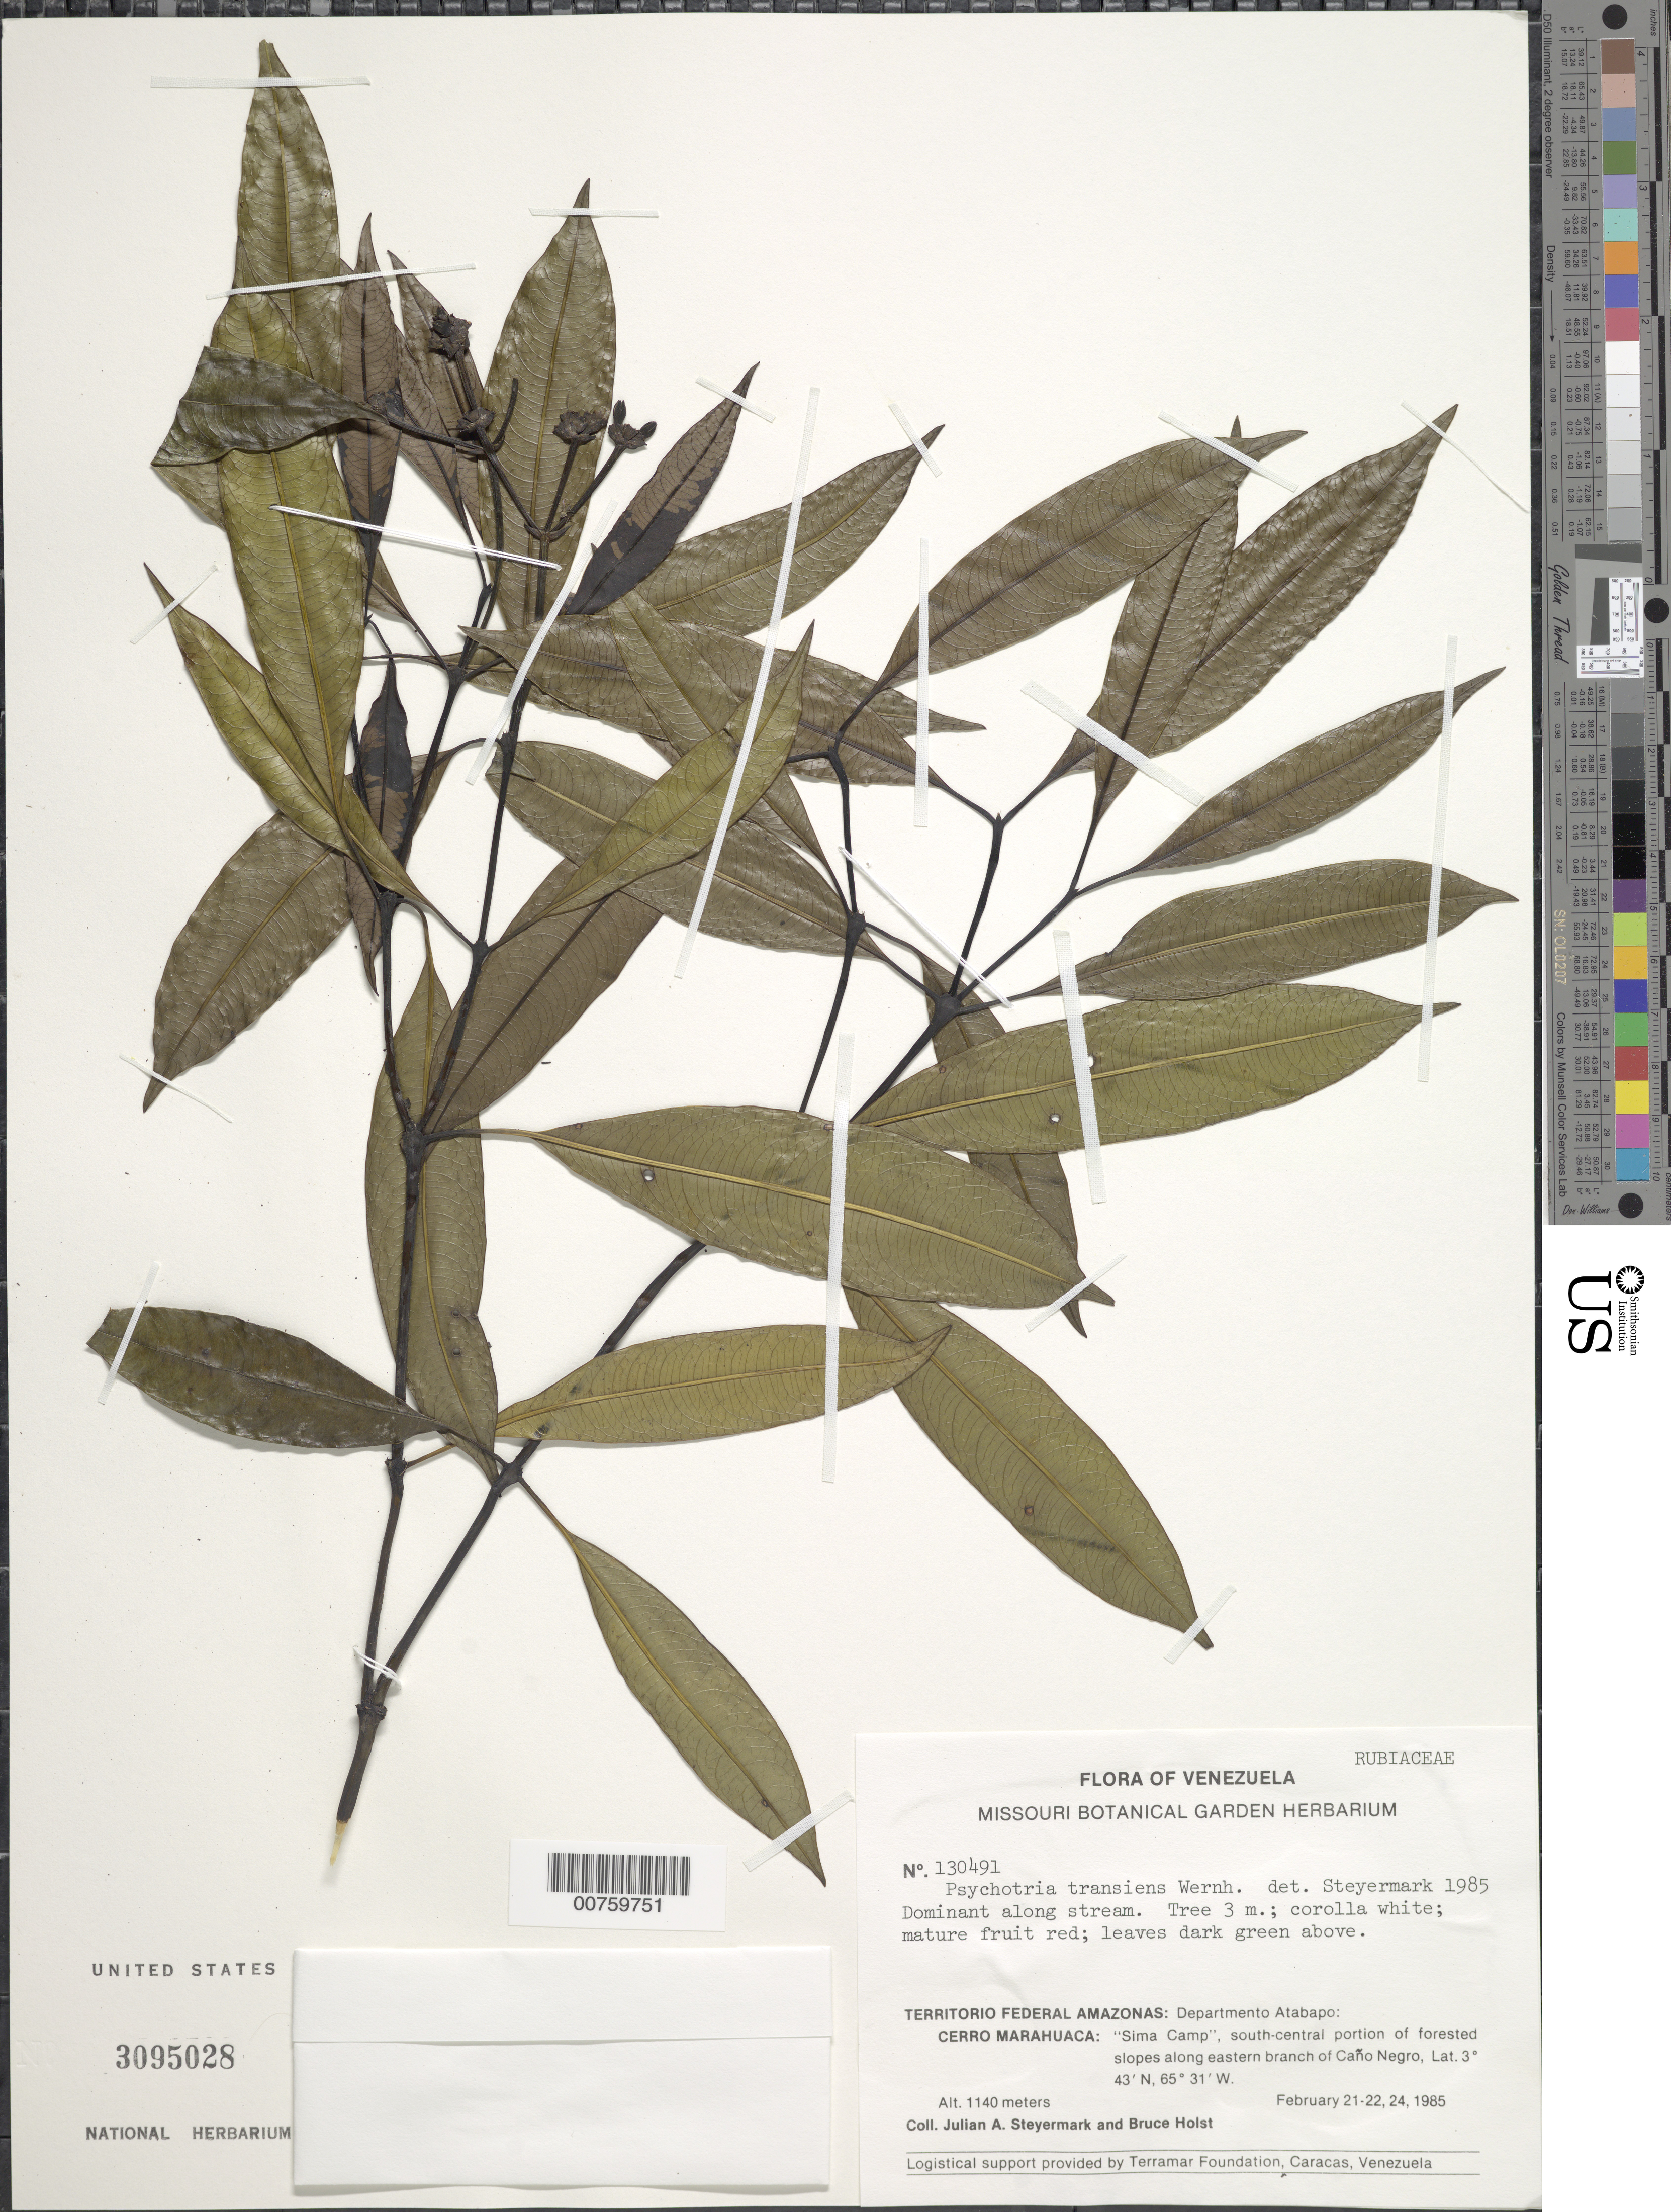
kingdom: Plantae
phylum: Tracheophyta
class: Magnoliopsida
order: Gentianales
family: Rubiaceae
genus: Palicourea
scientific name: Palicourea ernestii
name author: (K. Krause) Delprete & J.H. Kirkbr.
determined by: Kirkbride, J. H., Jr.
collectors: J. Steyermark & B. Holst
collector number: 130491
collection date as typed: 21-Feb-85 to 24-Feb-85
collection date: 1985-02-21/1985-02-24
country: Venezuela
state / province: Amazonas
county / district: Atabapo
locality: Cerro Marahuaca, "Sima Camp", south-central portion along eastern branch of Caño Negro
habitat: Forested slopes along cano; along stream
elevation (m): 1140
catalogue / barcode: US 3095028